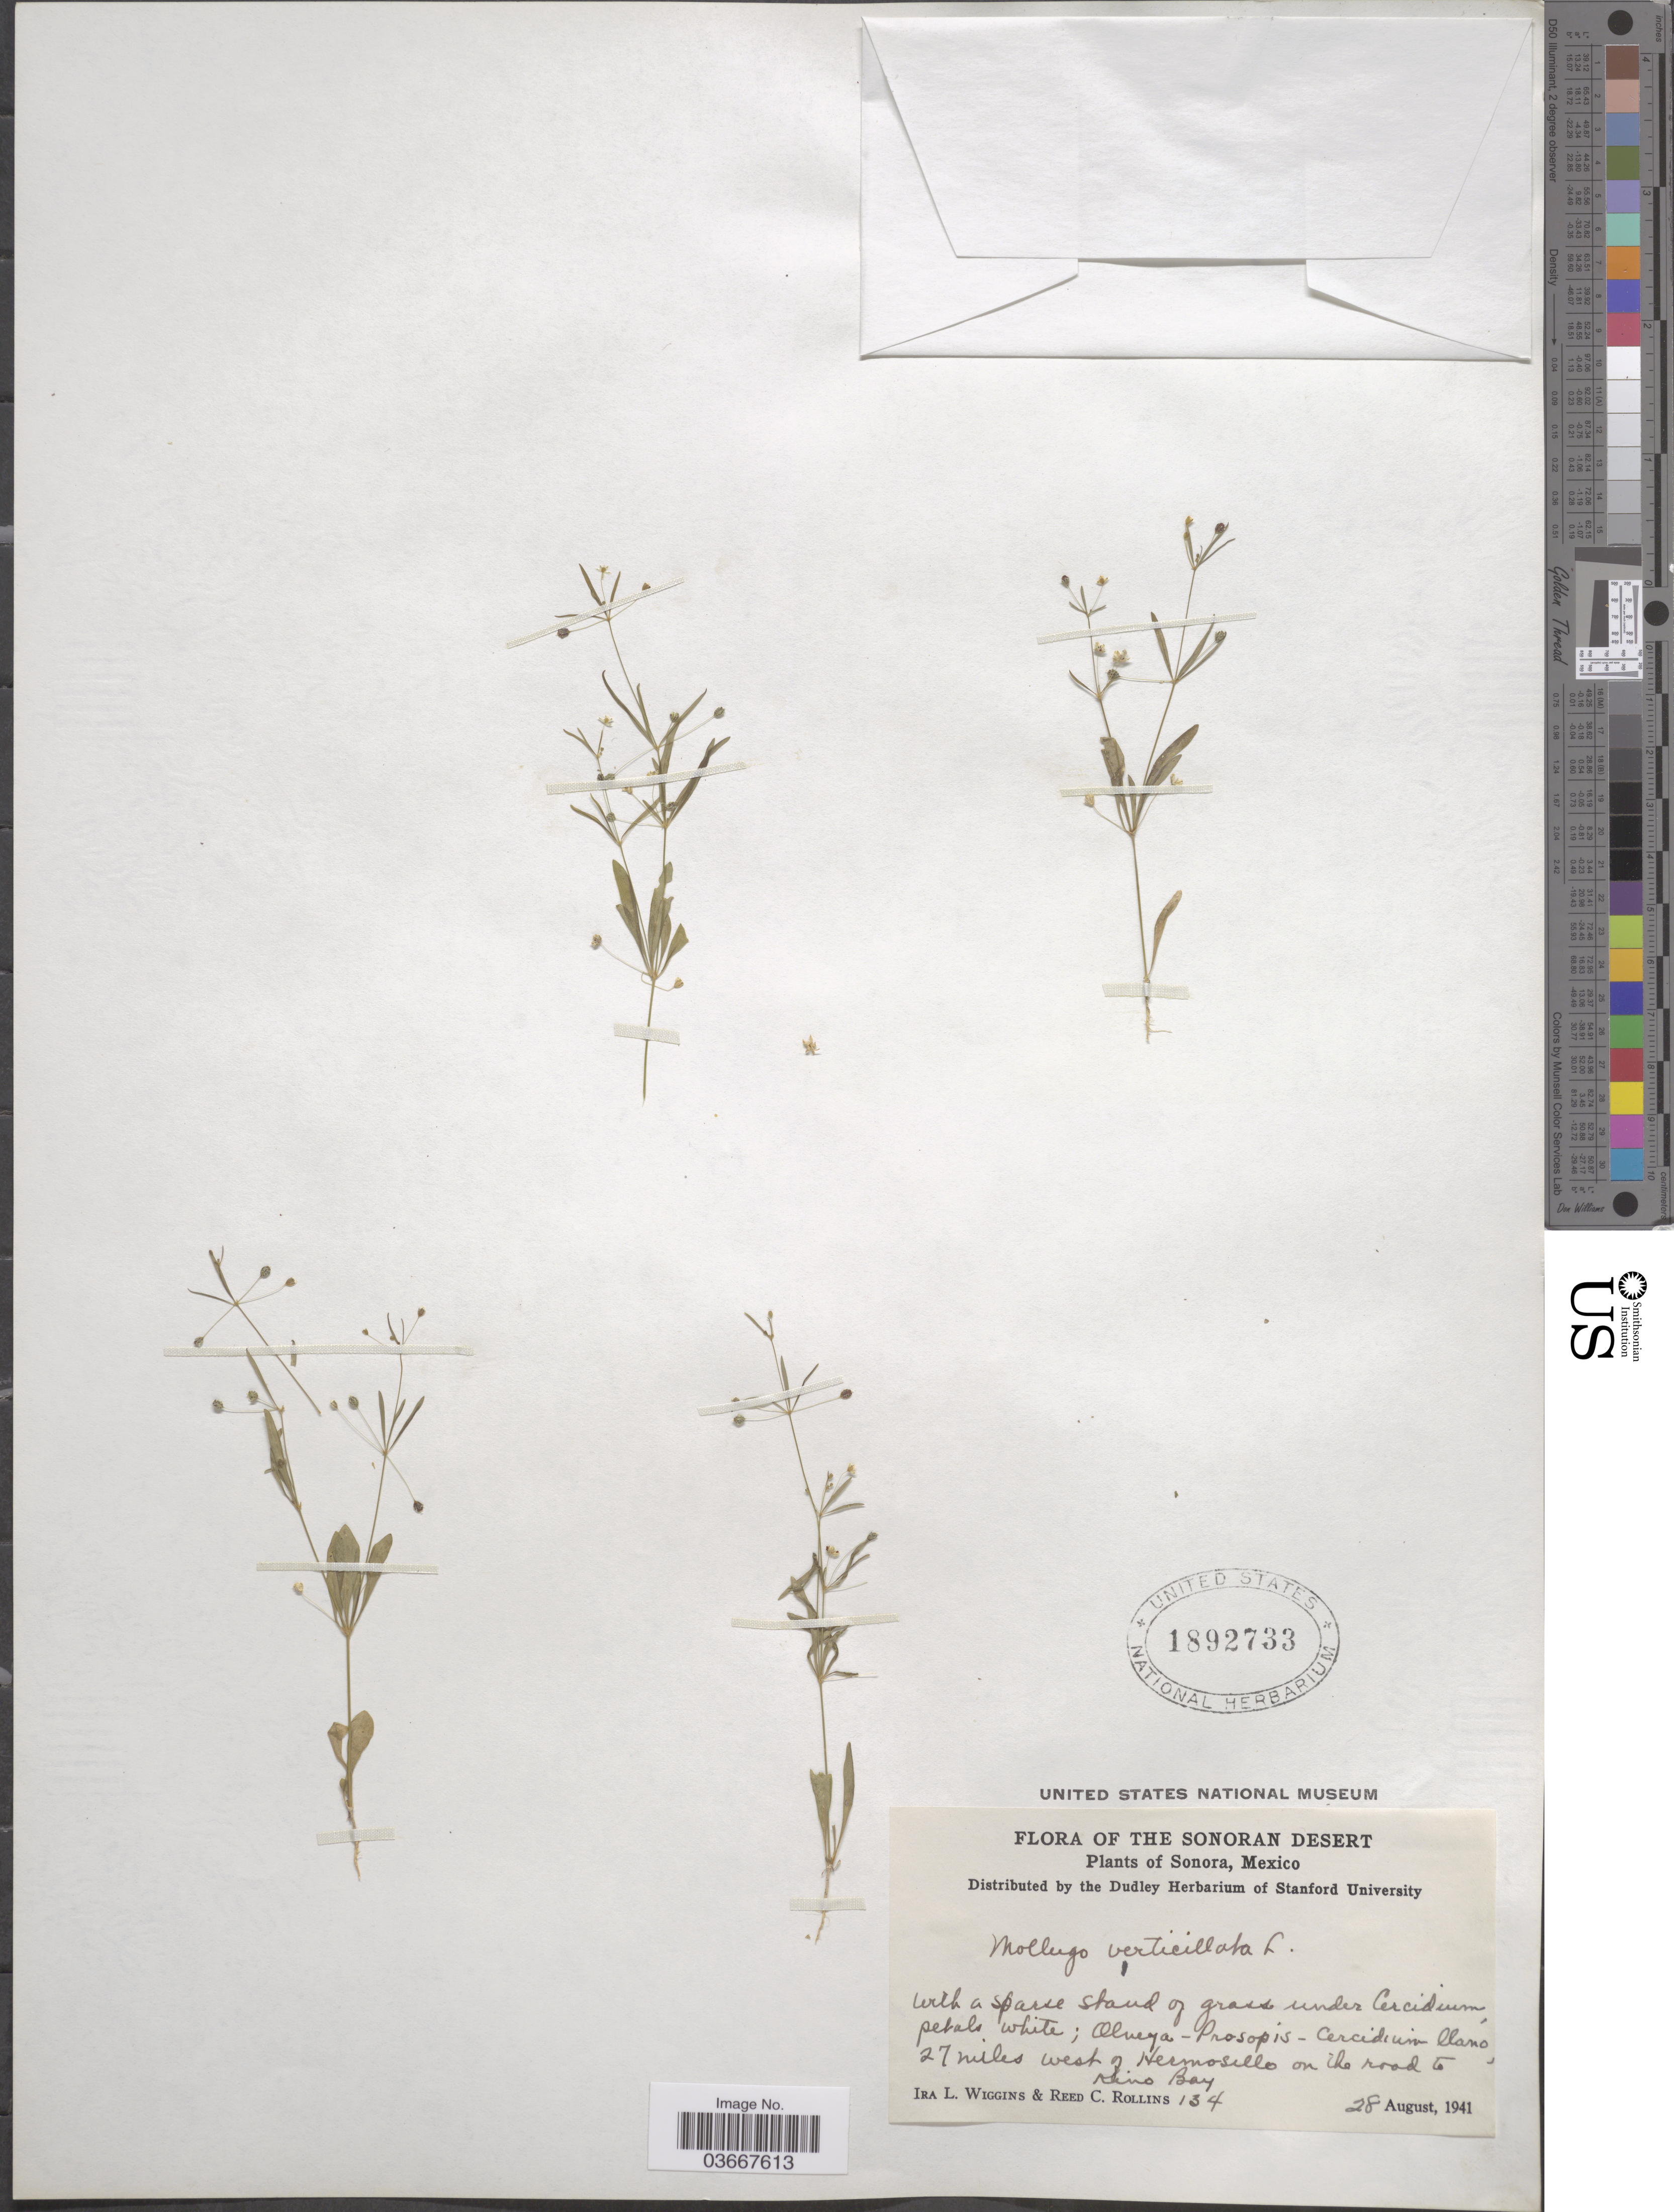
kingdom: Plantae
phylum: Tracheophyta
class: Magnoliopsida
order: Caryophyllales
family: Molluginaceae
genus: Mollugo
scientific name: Mollugo verticillata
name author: L.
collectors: I. L. Wiggins & R. C. Rollins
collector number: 134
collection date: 1941-08-28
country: Mexico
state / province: Sonora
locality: The Sonoran Desert. 27 miles west of Hermosillo on the road to Kino Bay.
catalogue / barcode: US 1892733